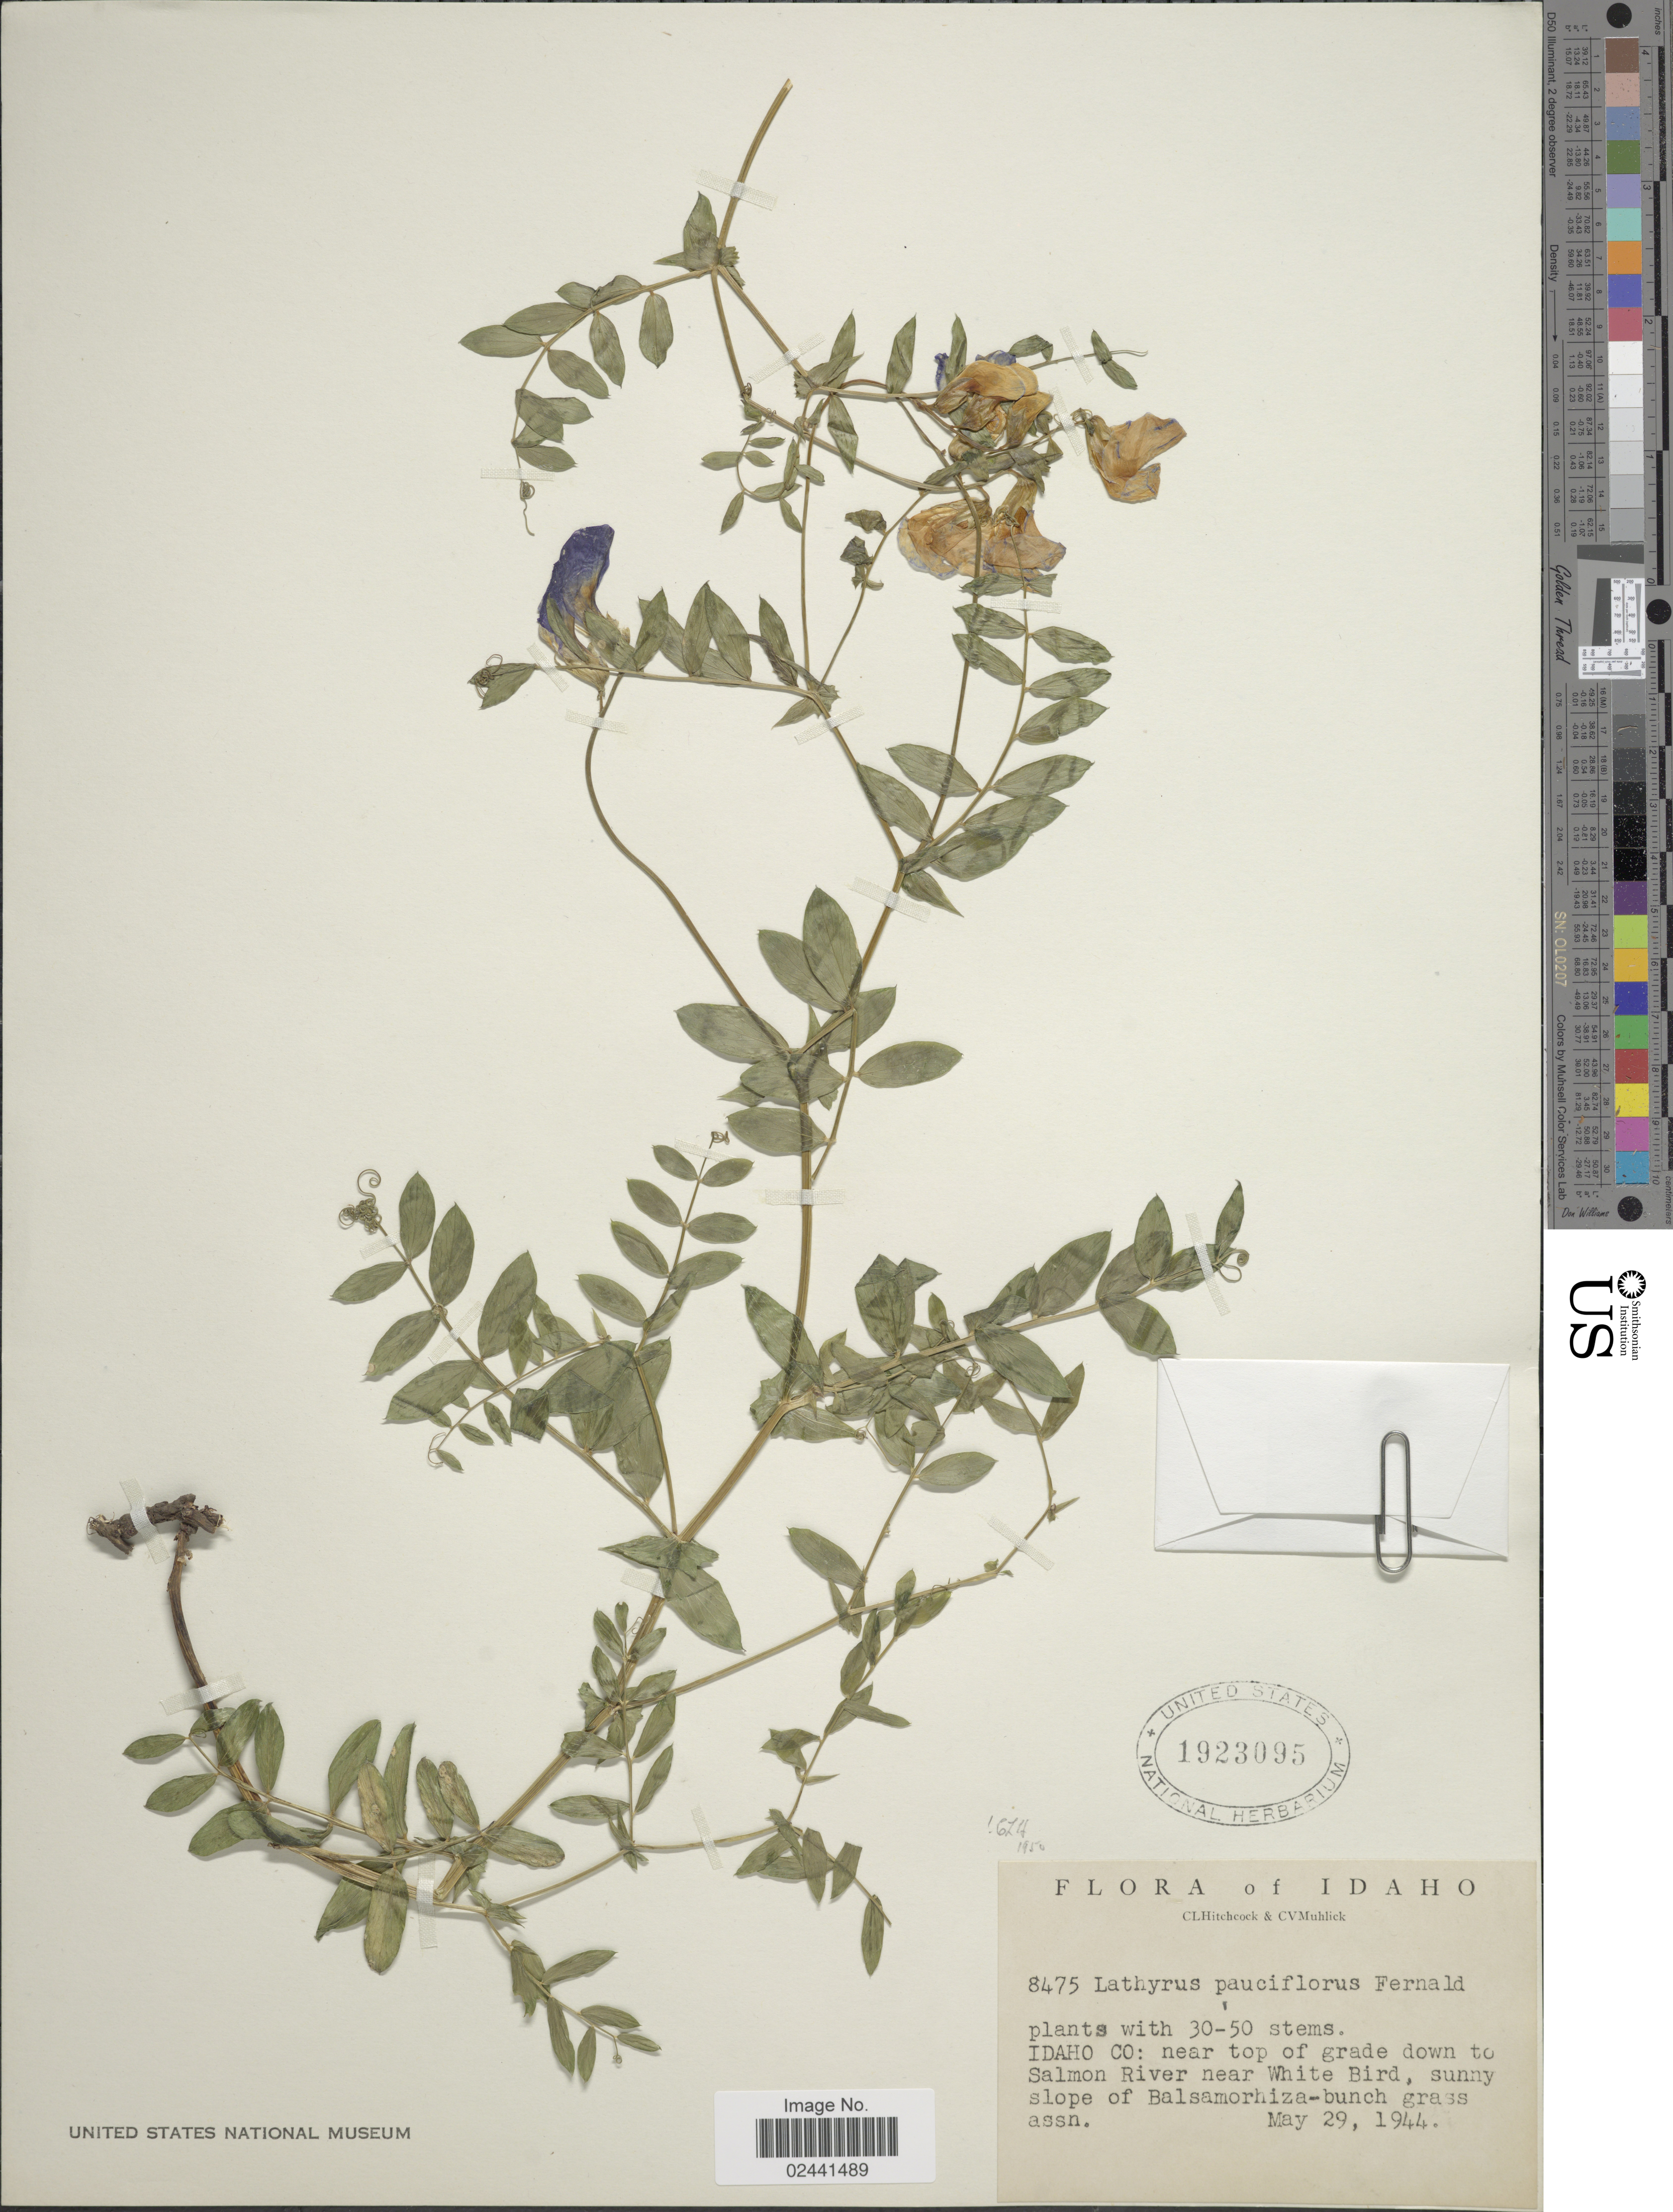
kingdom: Plantae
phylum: Tracheophyta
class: Magnoliopsida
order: Fabales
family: Fabaceae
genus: Lathyrus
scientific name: Lathyrus pauciflorus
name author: Fernald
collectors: C. L. Hitchcock & C. V. Muhlick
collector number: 8475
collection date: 1944-05-29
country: United States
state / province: Idaho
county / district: Idaho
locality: near top of grade down to Salmon River near White Bird, sunny slope of Balsamorhiza-bunch grass assn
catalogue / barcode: US 1923095